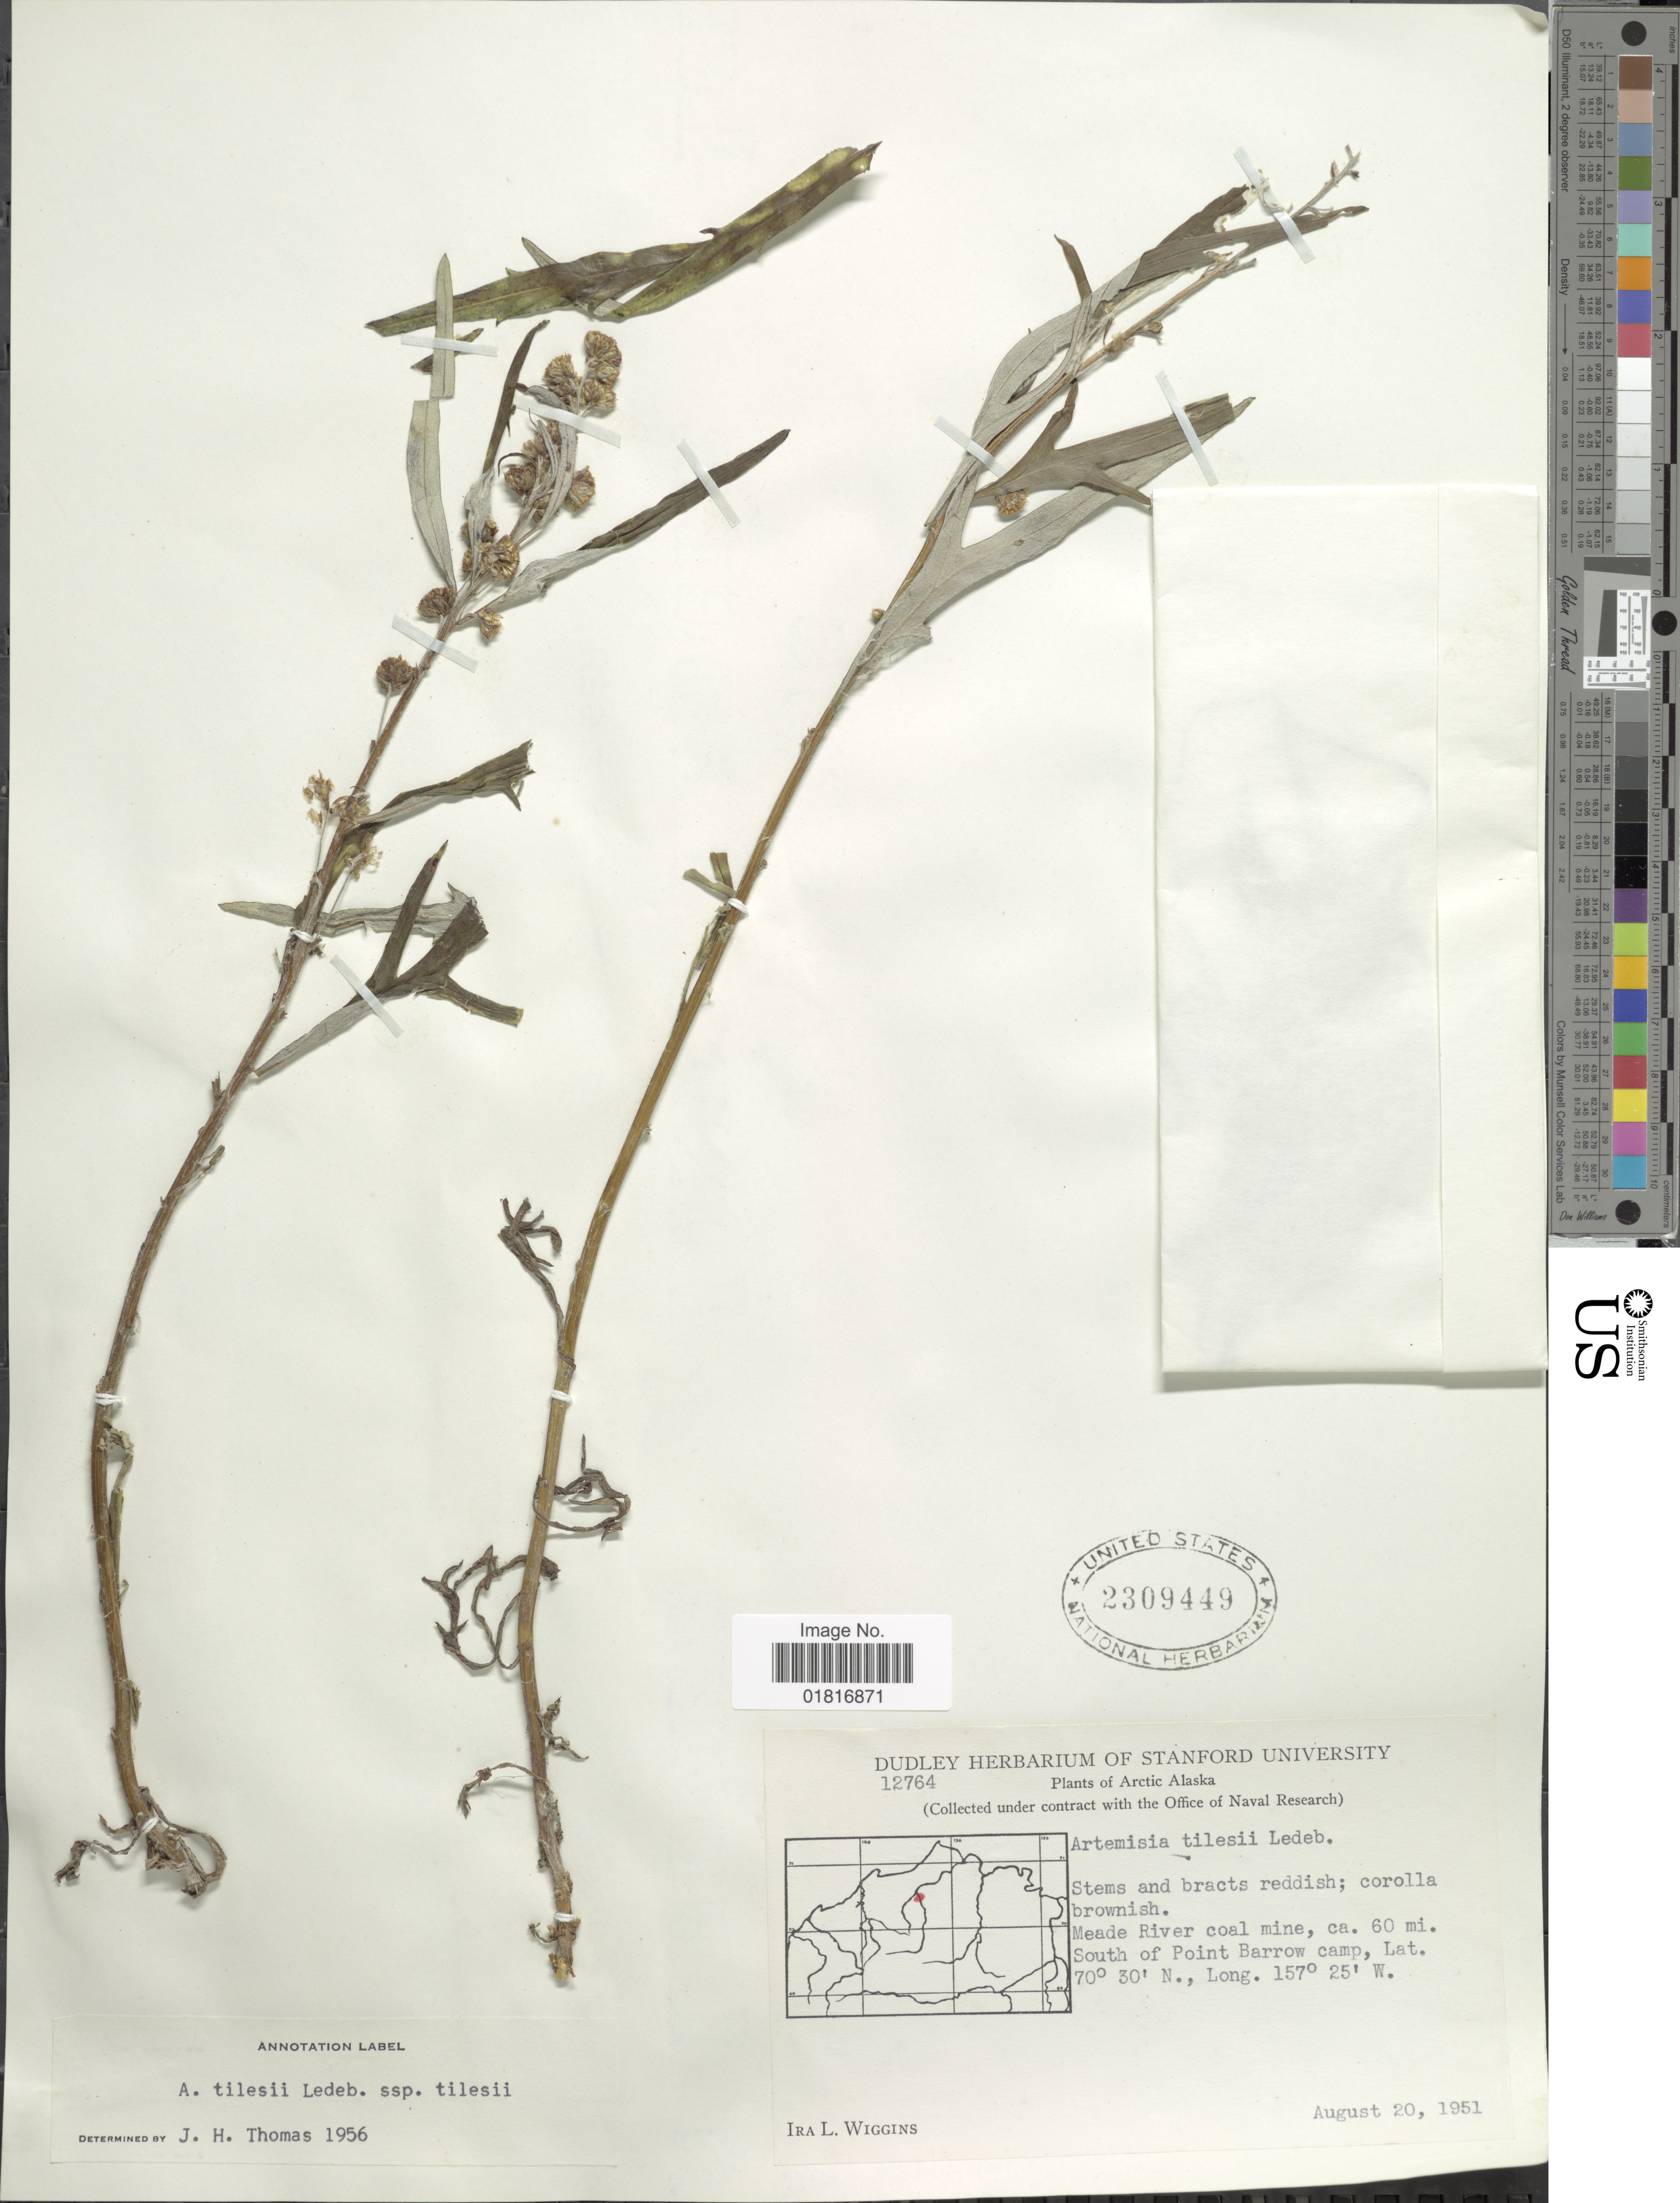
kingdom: Plantae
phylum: Tracheophyta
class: Magnoliopsida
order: Asterales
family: Asteraceae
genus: Artemisia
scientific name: Artemisia tilesii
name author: Ledeb.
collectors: I. L. Wiggins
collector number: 12764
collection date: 1951-08-20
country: United States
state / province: Alaska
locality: Arctic Alaska, Meade River coal mine, ca. 60 mi. South of Point Barrow camp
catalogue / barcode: US 2309449